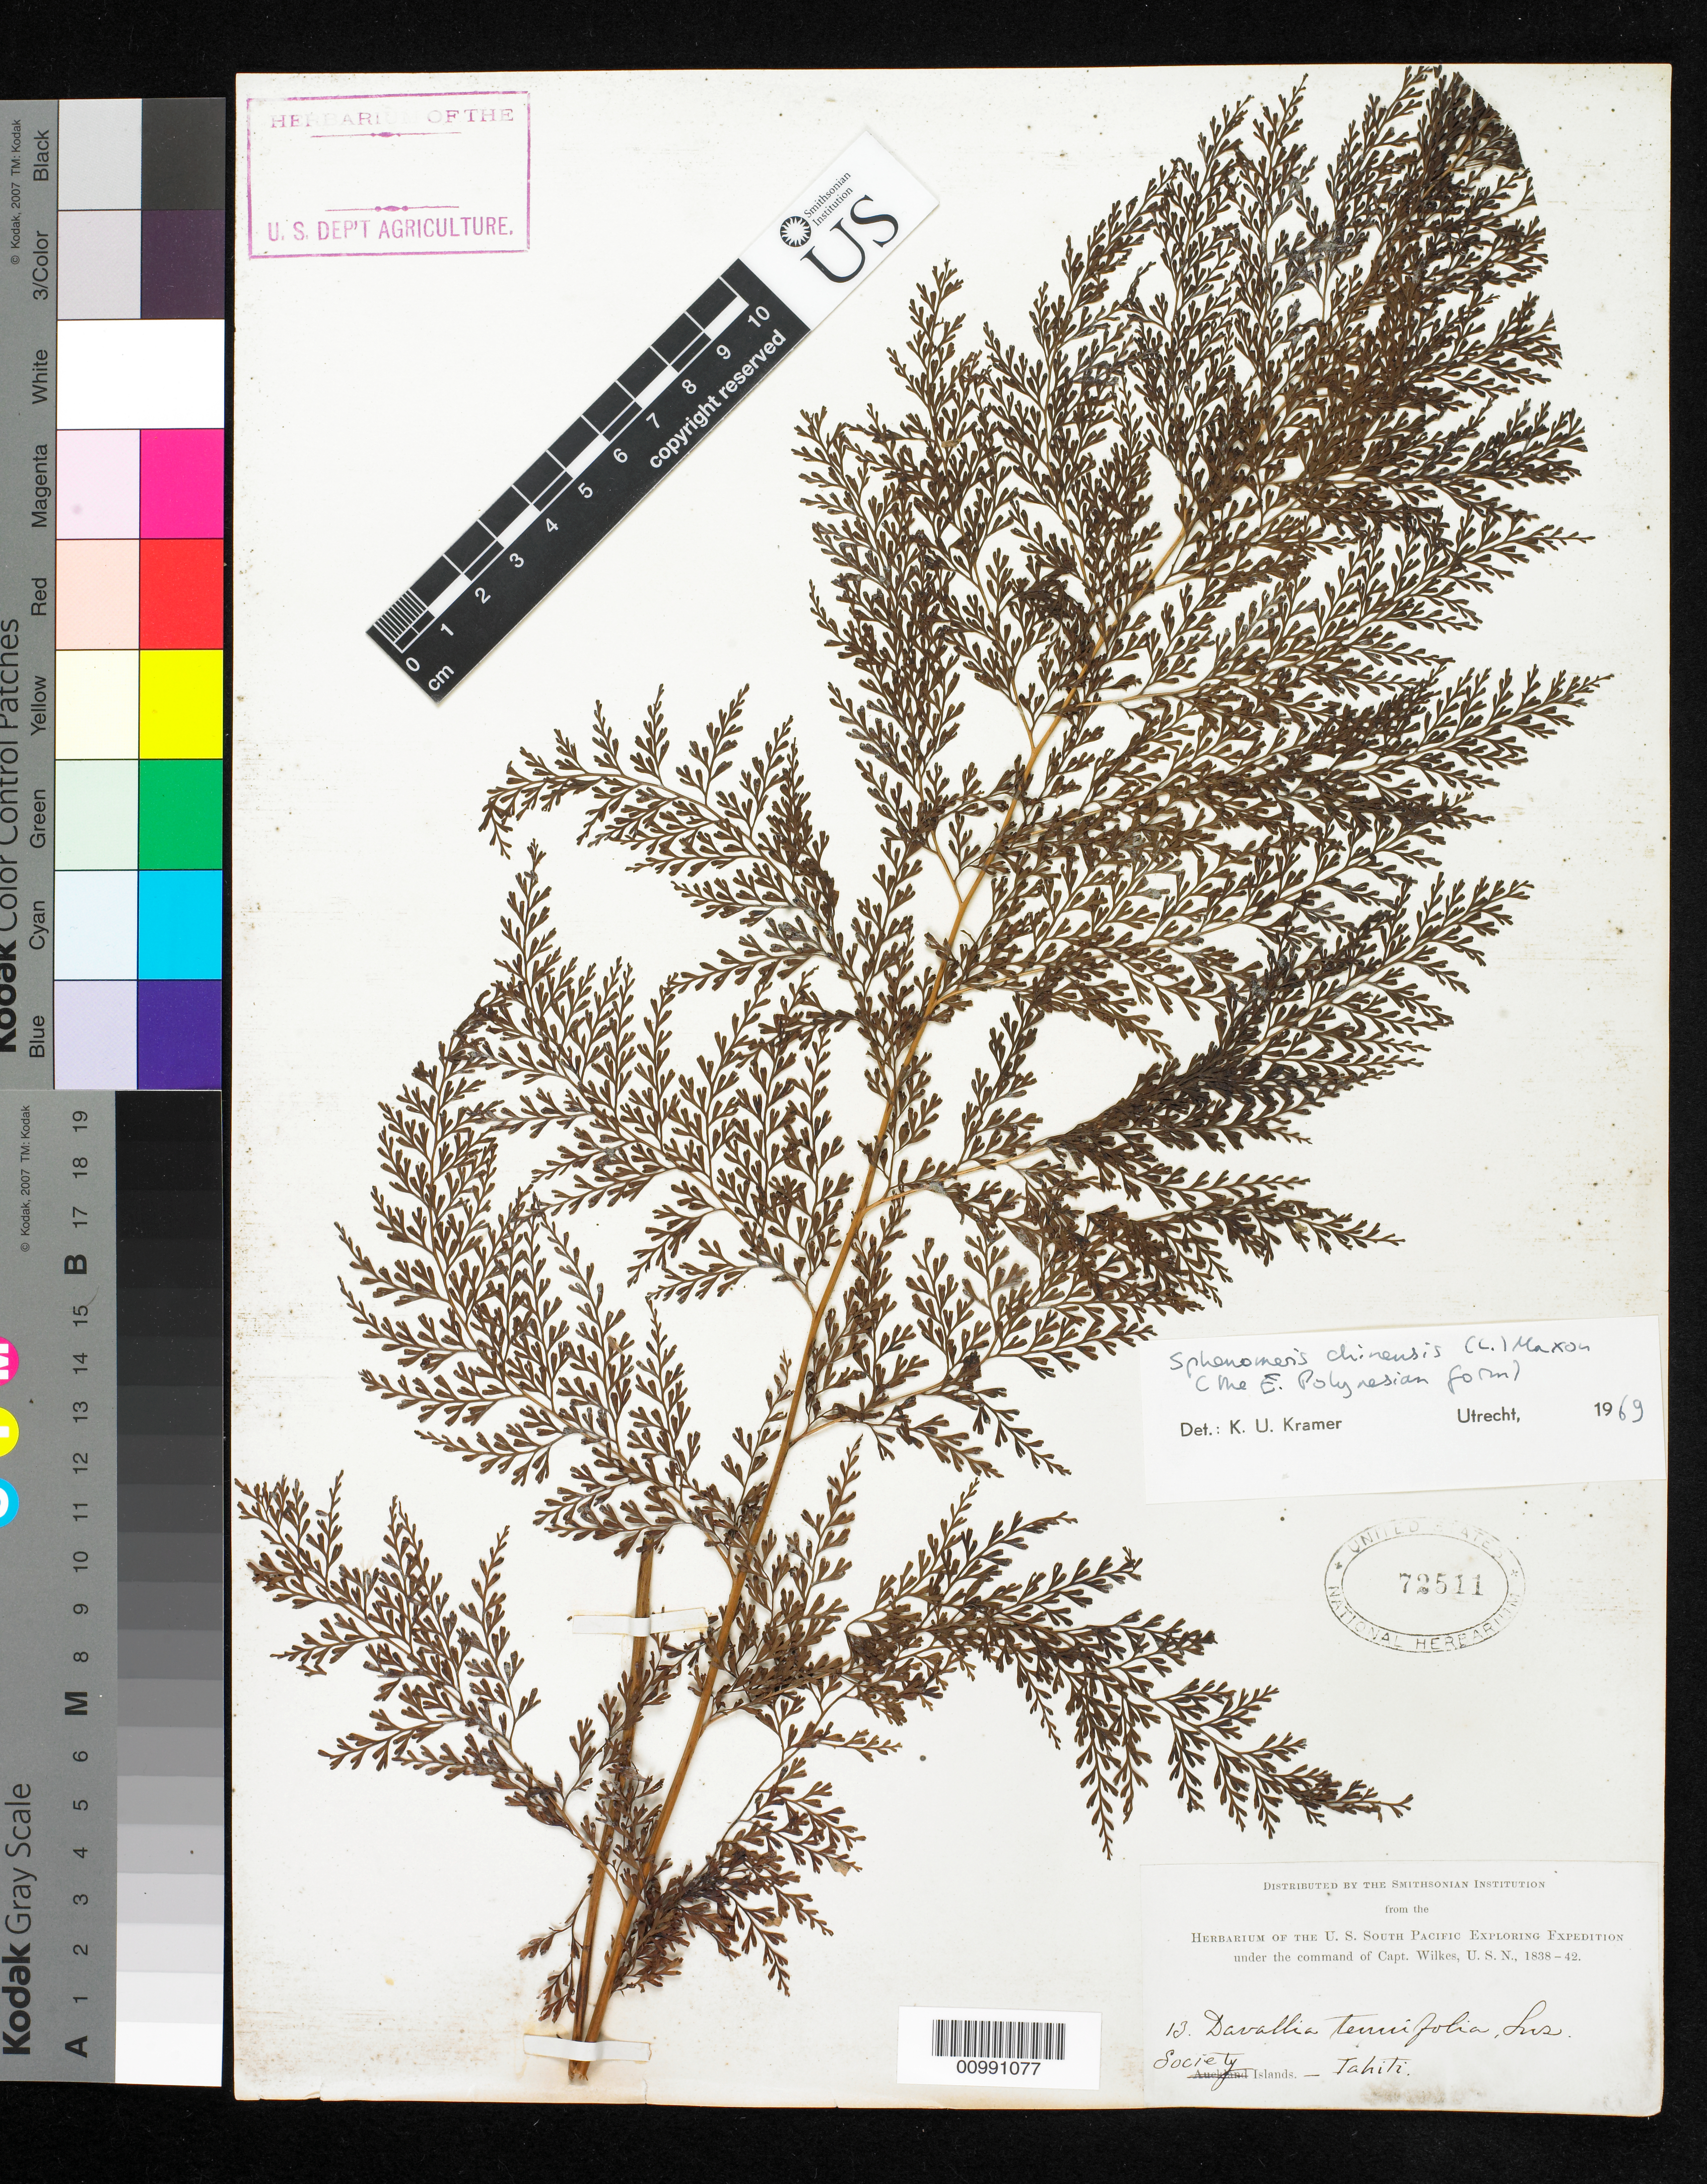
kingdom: Plantae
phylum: Tracheophyta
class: Polypodiopsida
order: Polypodiales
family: Lindsaeaceae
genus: Sphenomeris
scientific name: Sphenomeris chinensis var. chinensis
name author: (L.) Maxon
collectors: Wilkes Explor. Exped.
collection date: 1838/1842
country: French Polynesia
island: Tahiti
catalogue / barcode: US 72511